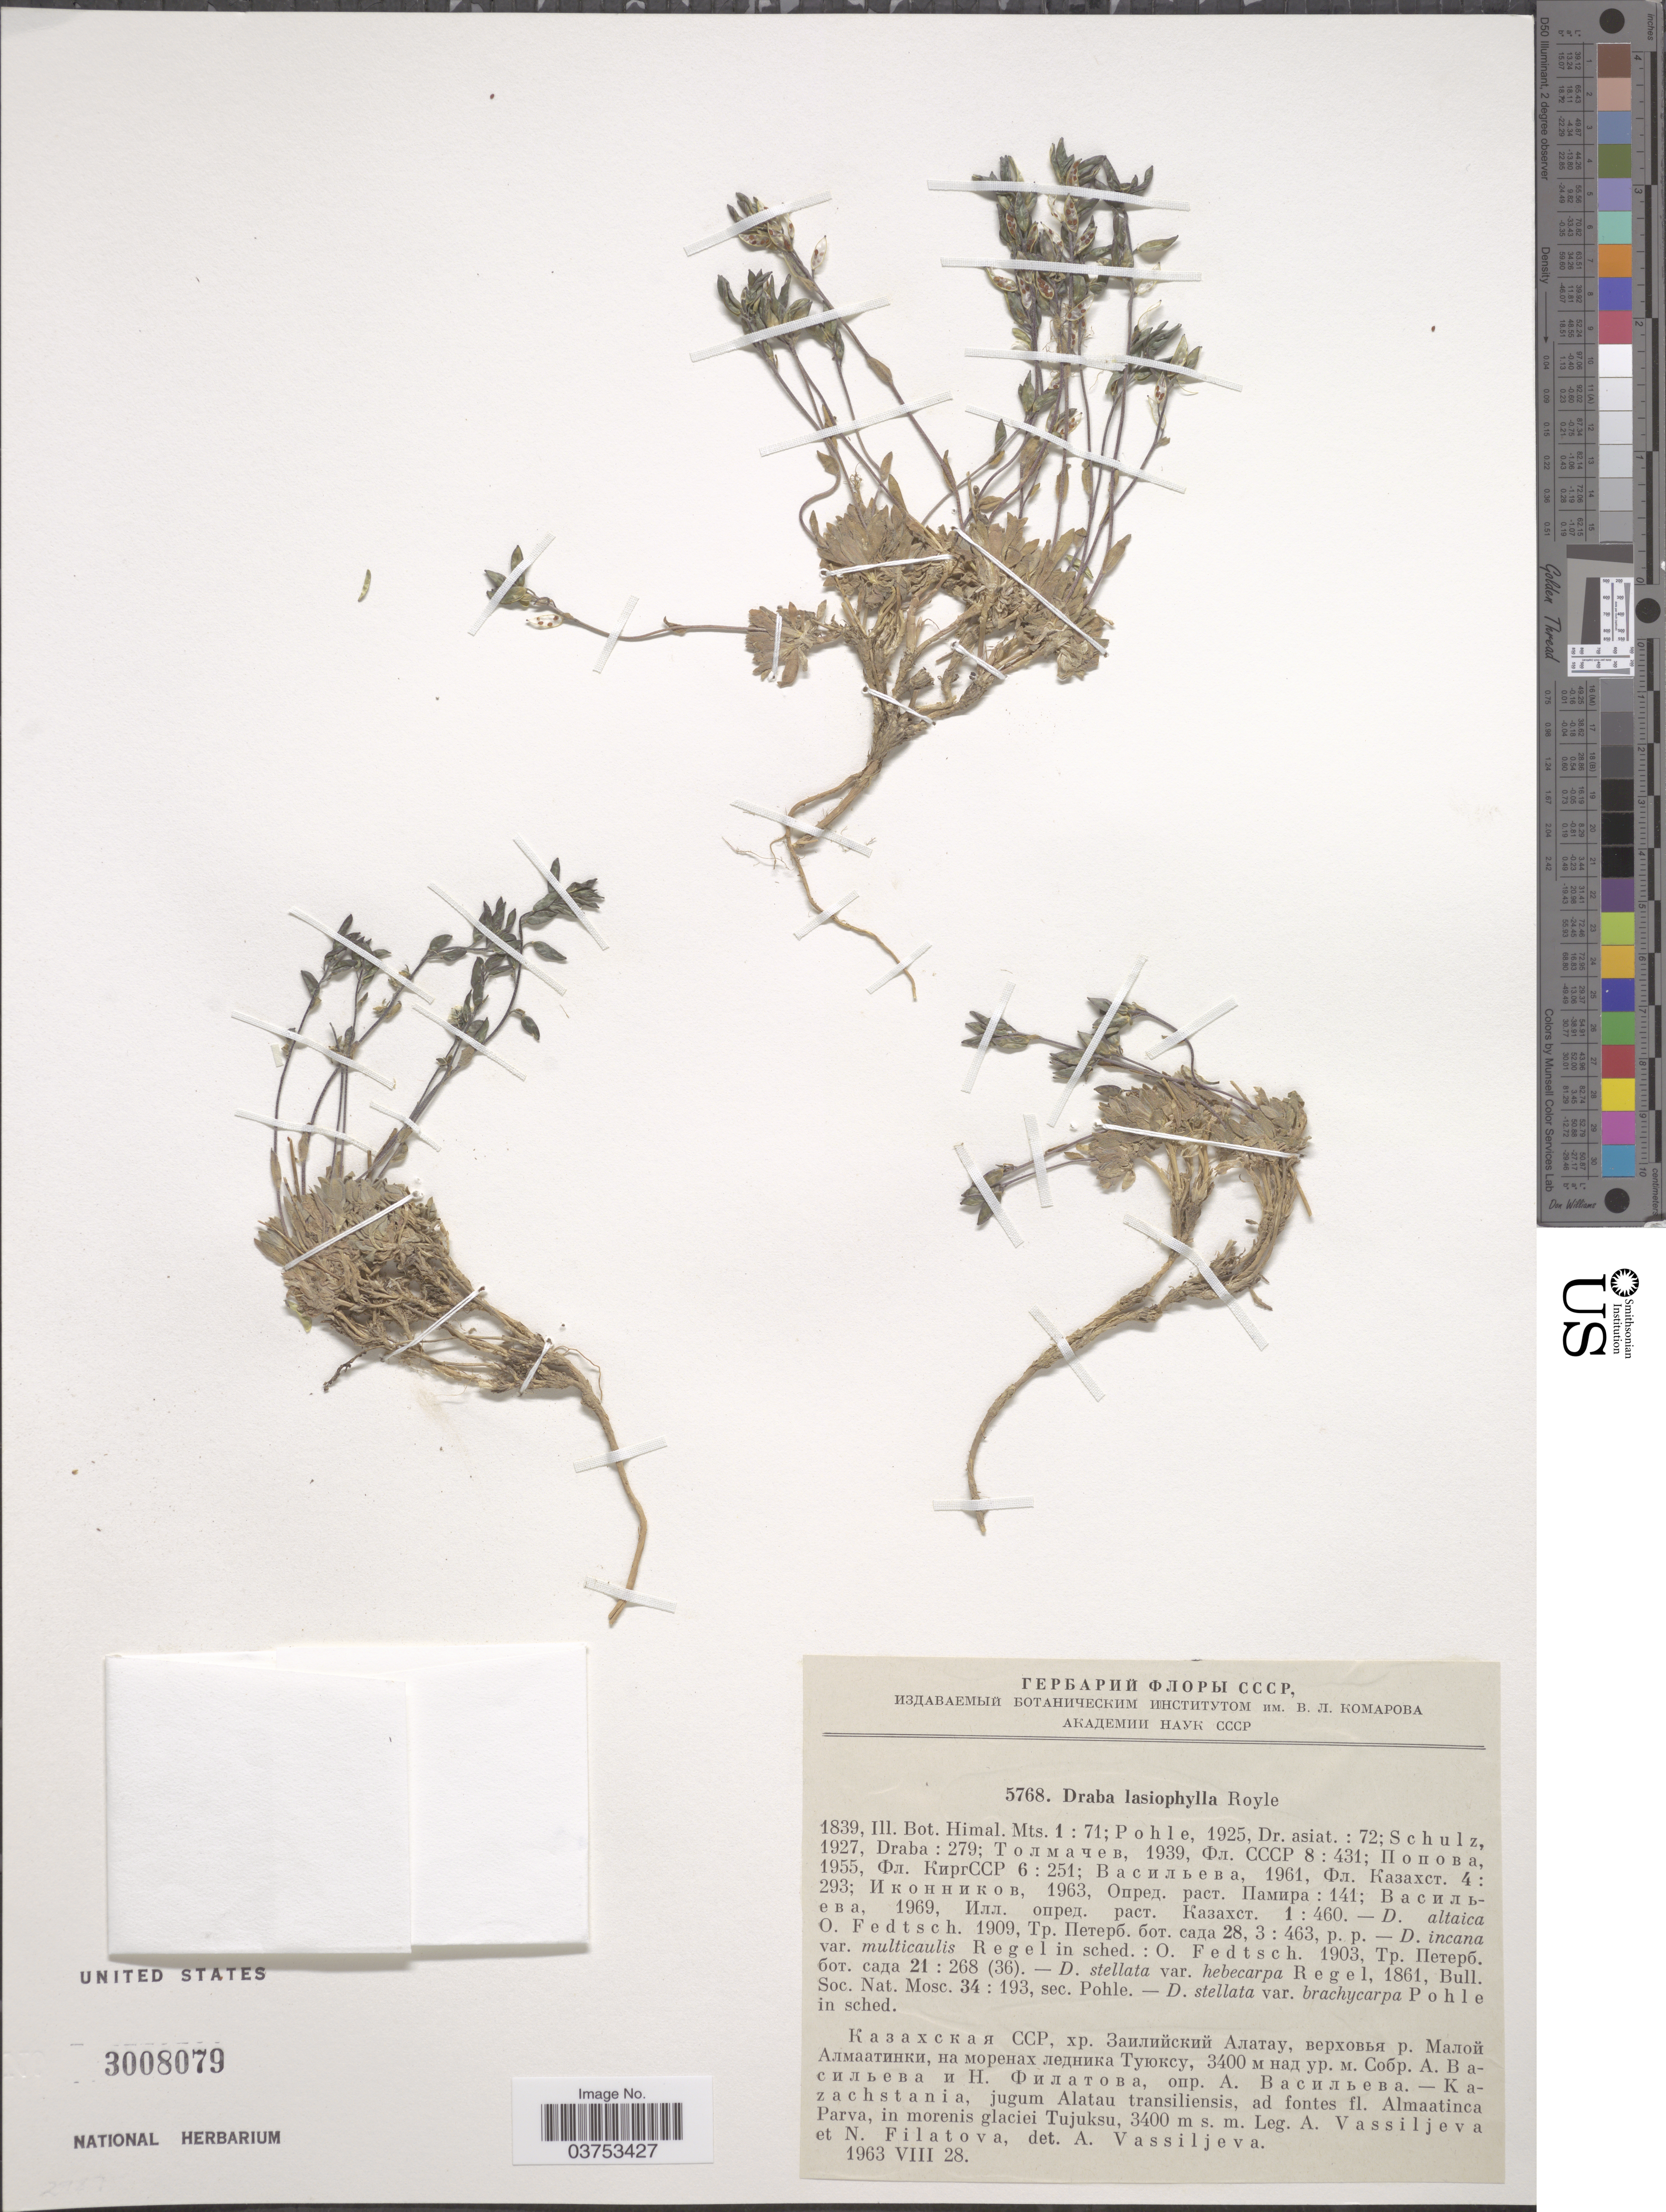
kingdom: Plantae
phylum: Tracheophyta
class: Magnoliopsida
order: Brassicales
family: Brassicaceae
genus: Draba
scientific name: Draba lasiophylla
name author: Royle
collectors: A. Vassiljeva & N. Filatova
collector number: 5768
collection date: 1963-08-28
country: Kazakhstan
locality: Kazachstania, jugum Alatau transiliensis, ad fontes fl. Almaatinca Parva, in morenis glaciei Tujuksu.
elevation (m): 3400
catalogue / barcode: US 3008079